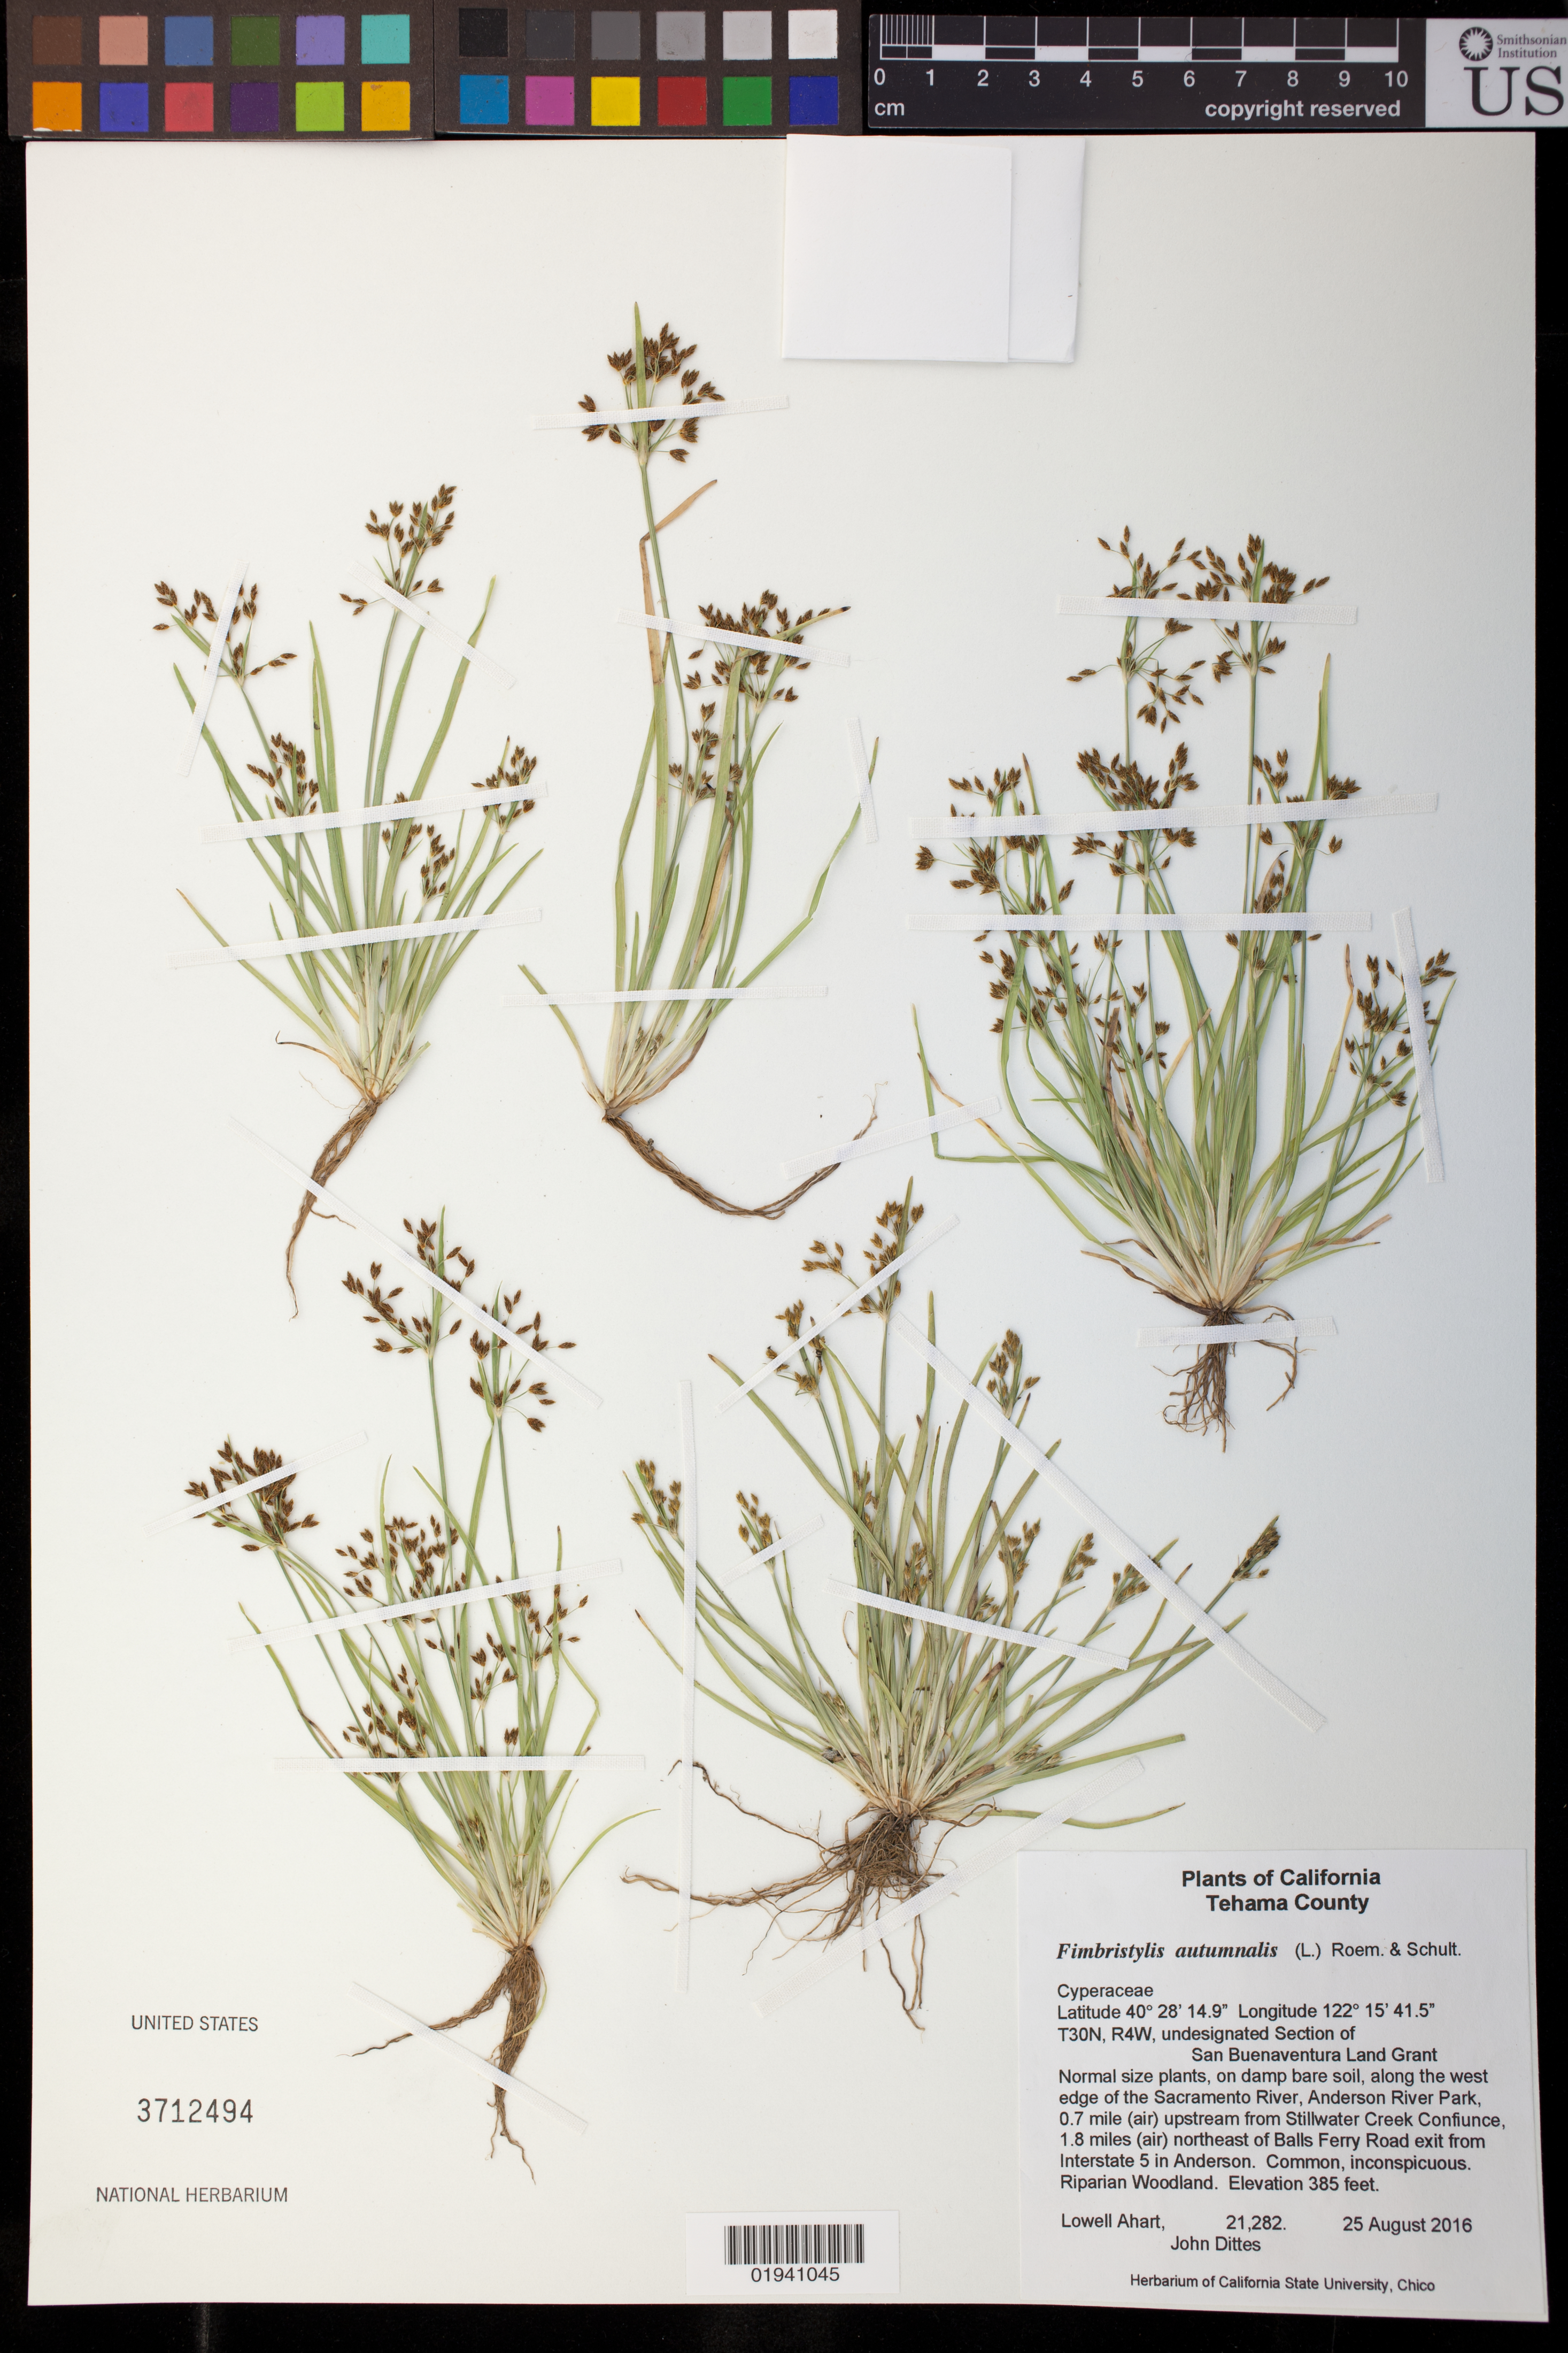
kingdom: Plantae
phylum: Tracheophyta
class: Liliopsida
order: Poales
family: Cyperaceae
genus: Fimbristylis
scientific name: Fimbristylis autumnalis (L.) Roem. & Schult.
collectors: L. Ahart & J. Dittes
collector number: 21282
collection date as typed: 25 August 2016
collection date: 2016-08-25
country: United States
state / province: California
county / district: Tehama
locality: West edge of the Sacramento River, Anderson River Park, 0.7 mile (air) upstream from Stillwater Creek Confiunce, 1.8 miles (air) northeast of Balls Ferry Road exit from Interstate 5 in Anderson.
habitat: on damp bare soil, riparian woodland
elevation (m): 117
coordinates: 40 28 14.9, 122 15 41.5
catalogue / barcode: US 3712494